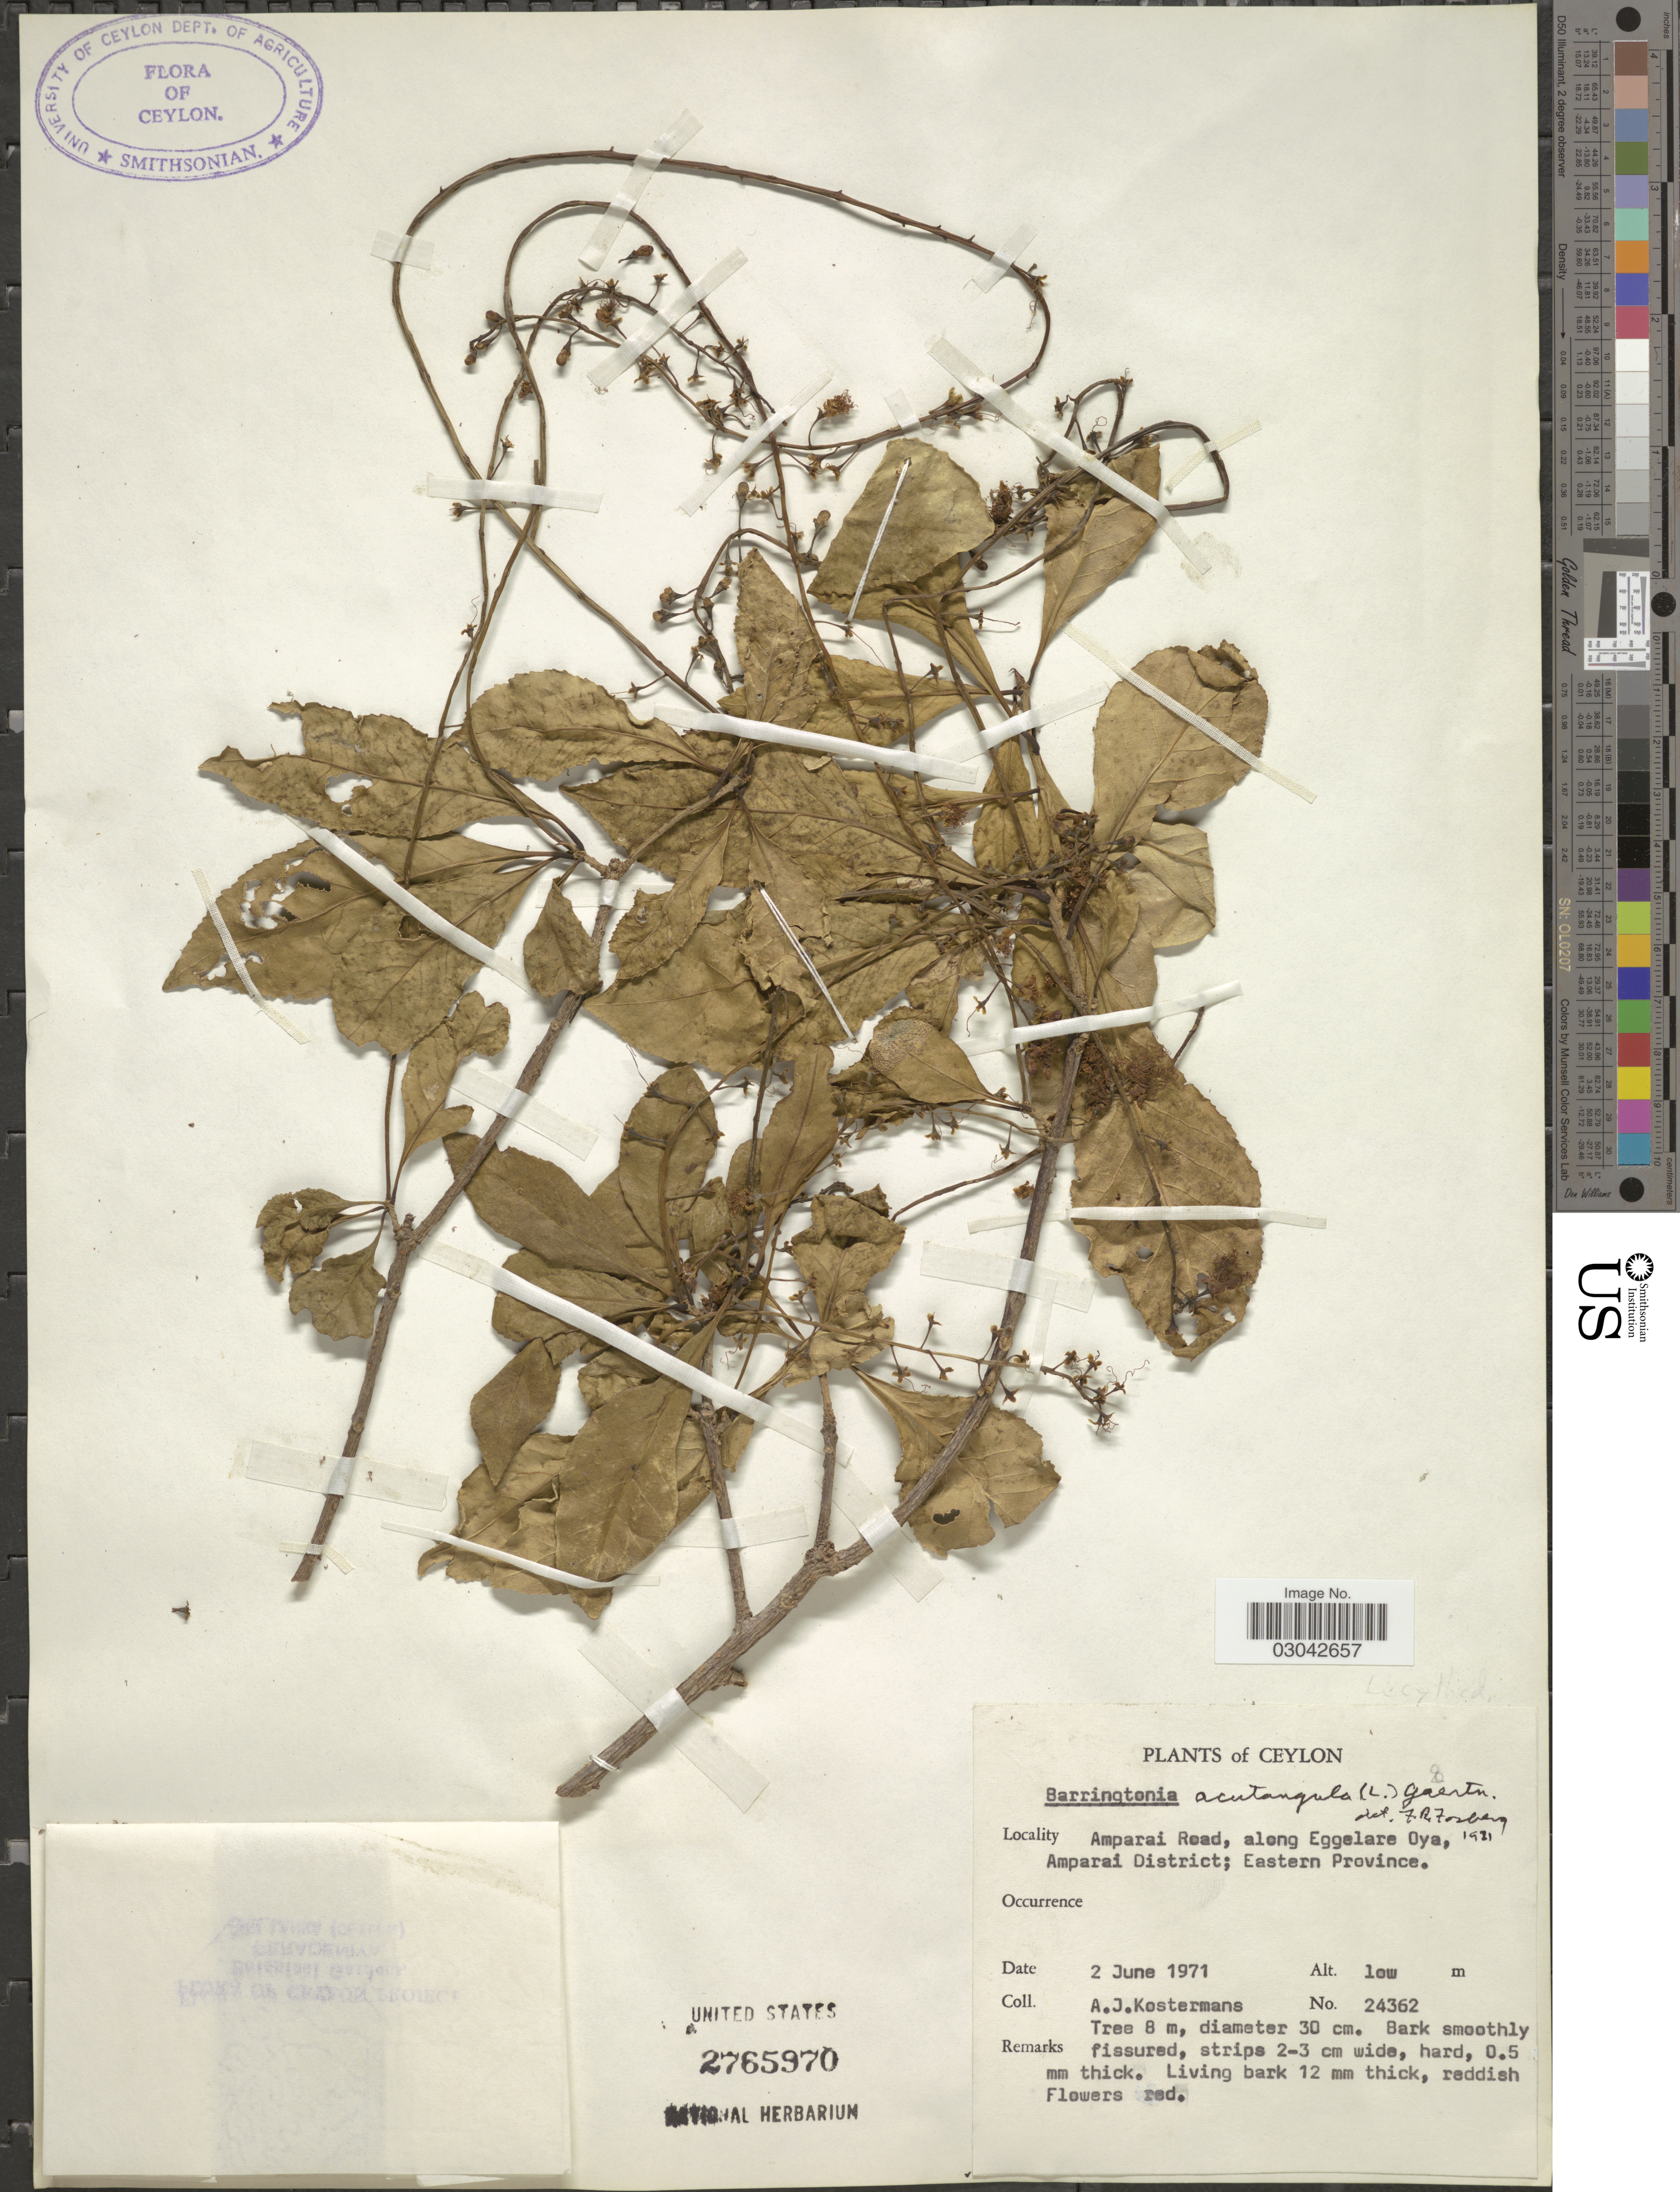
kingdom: Plantae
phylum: Tracheophyta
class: Magnoliopsida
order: Ericales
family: Lecythidaceae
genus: Barringtonia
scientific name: Barringtonia acutangula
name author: (L.) Gaertn.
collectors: A. J. G. Kostermans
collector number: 24362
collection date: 1971-06-02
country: Sri Lanka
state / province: Eastern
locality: Ceylon. Amparai Road, along Eggelare Oya, Amparai District.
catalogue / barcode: US 2765970